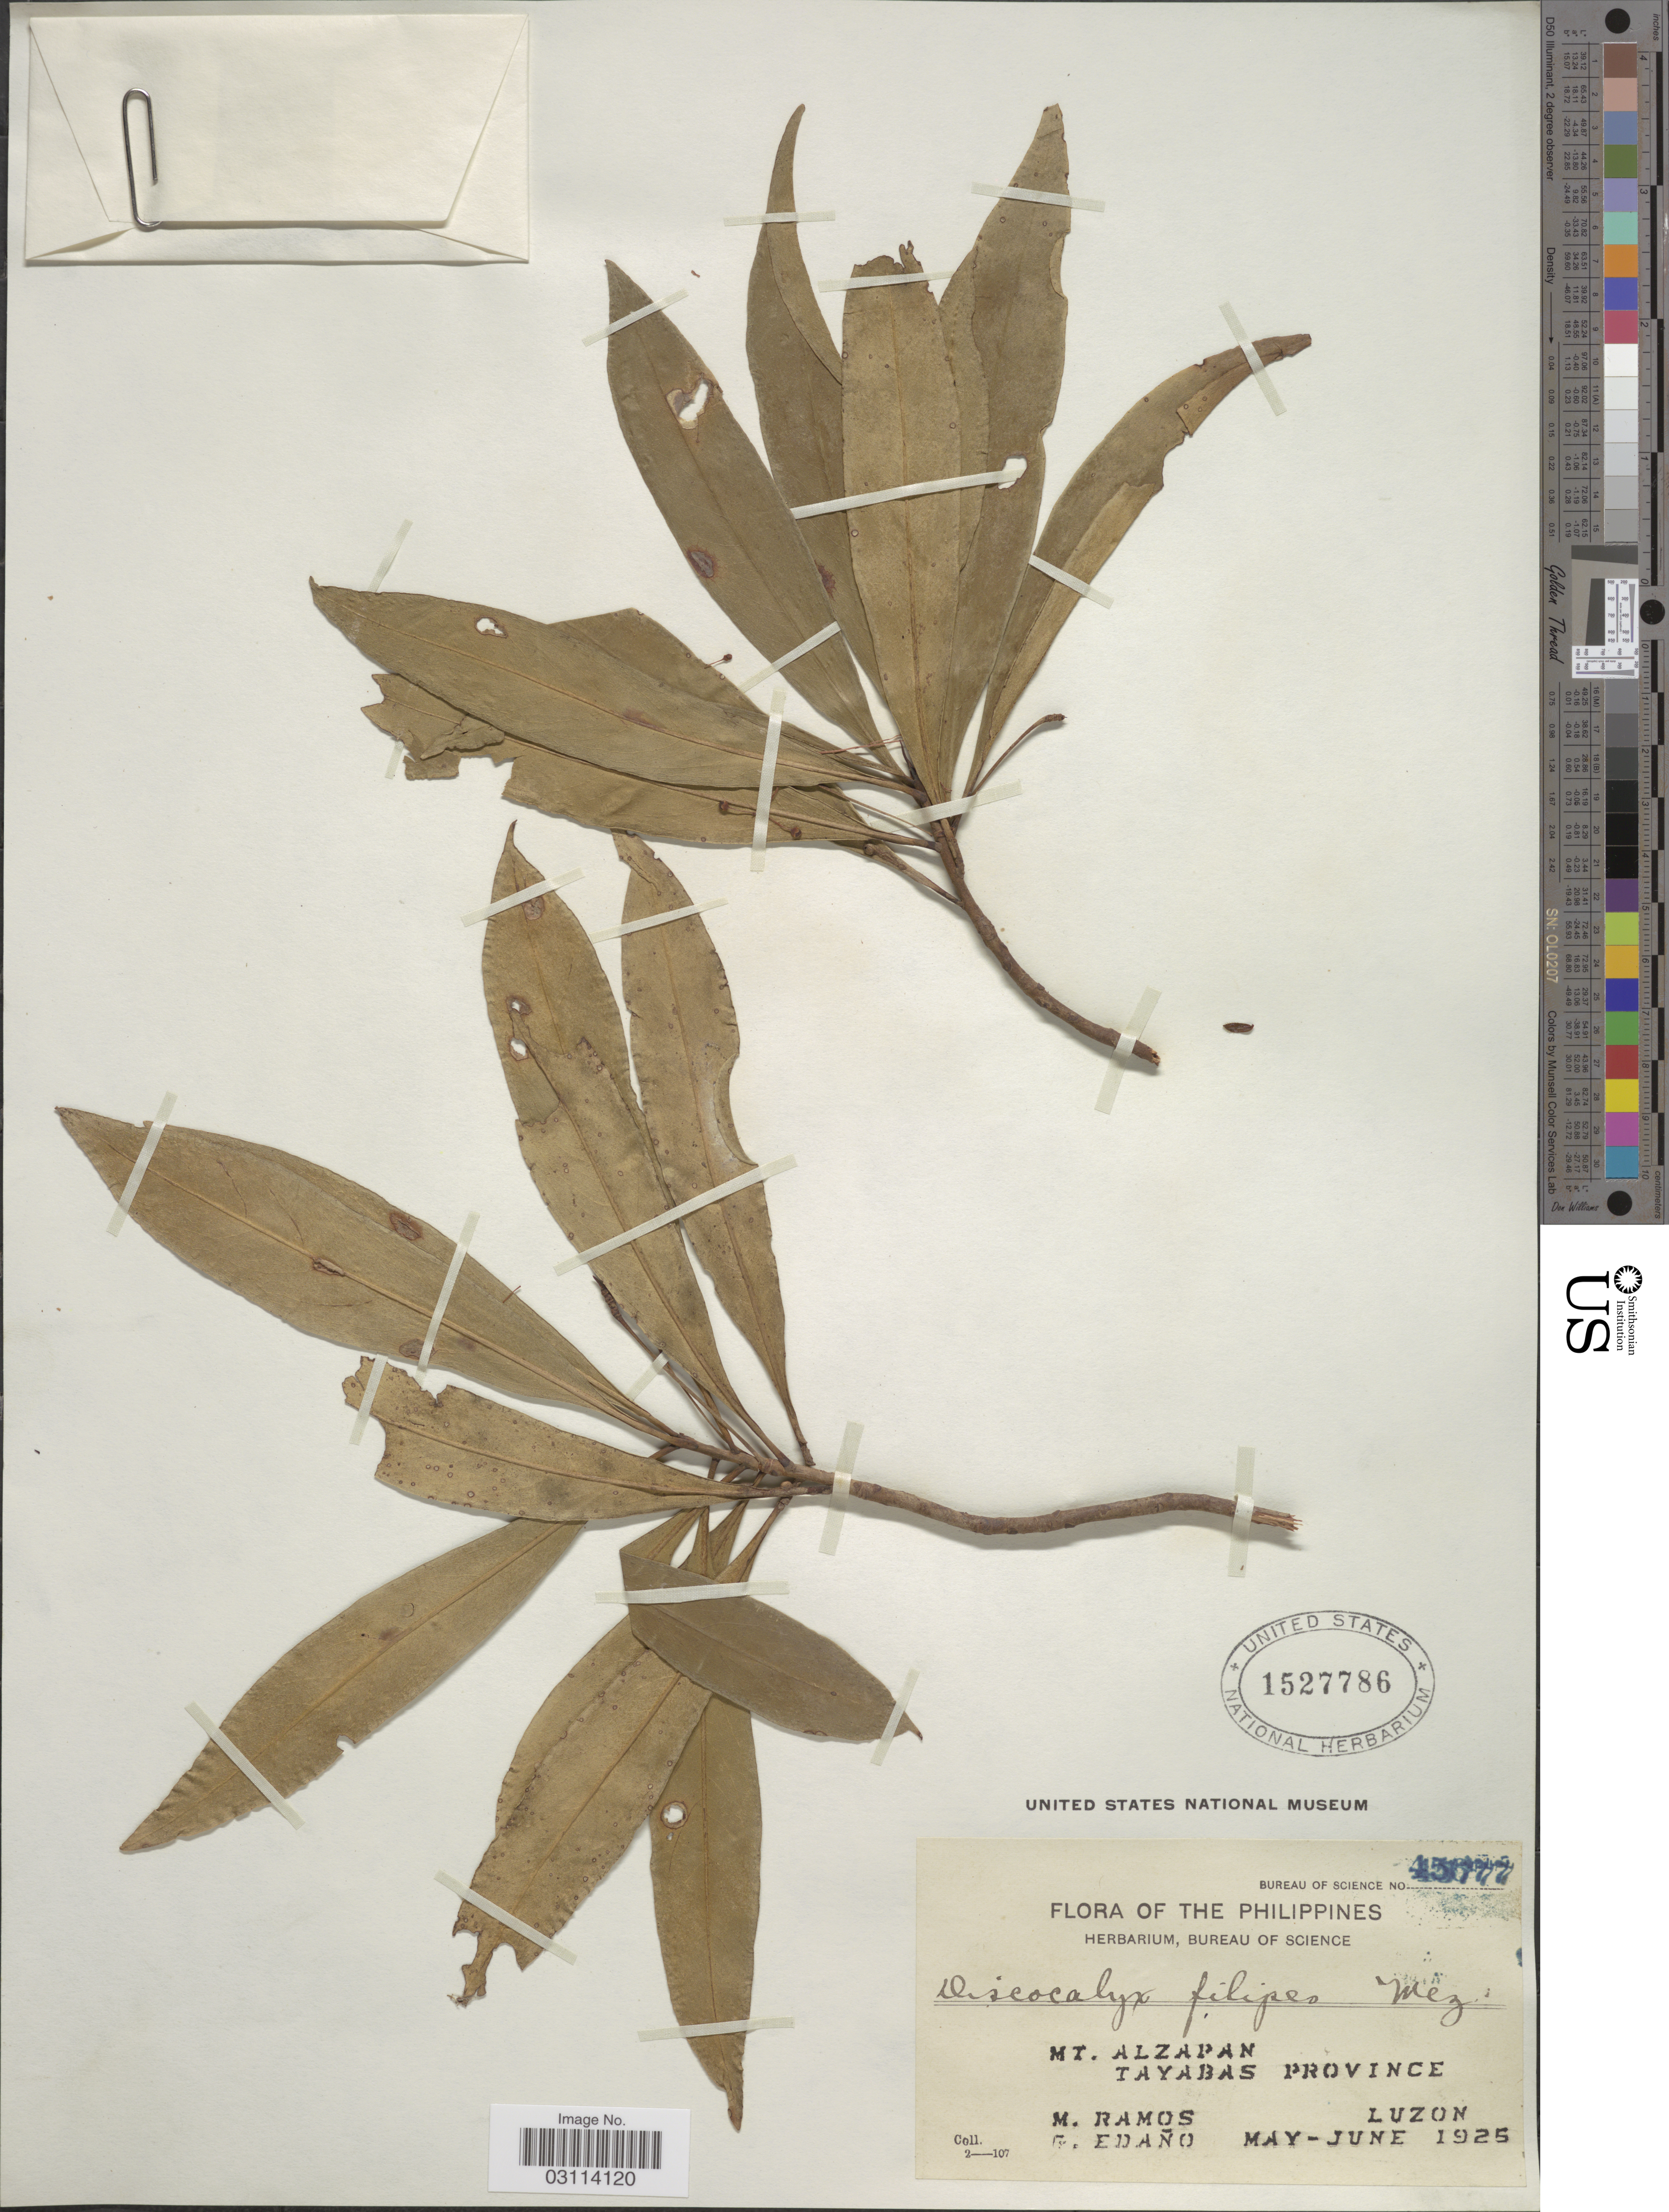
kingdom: Plantae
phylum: Tracheophyta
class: Magnoliopsida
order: Ericales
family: Primulaceae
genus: Discocalyx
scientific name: Discocalyx filipes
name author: Mez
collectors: M. Ramos & G. Edaño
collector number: Bureau of Science 45777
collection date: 1925-05/1925-06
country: Philippines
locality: Mt. Alzapan, Tayabas Province, Luzon.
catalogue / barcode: US 1527786